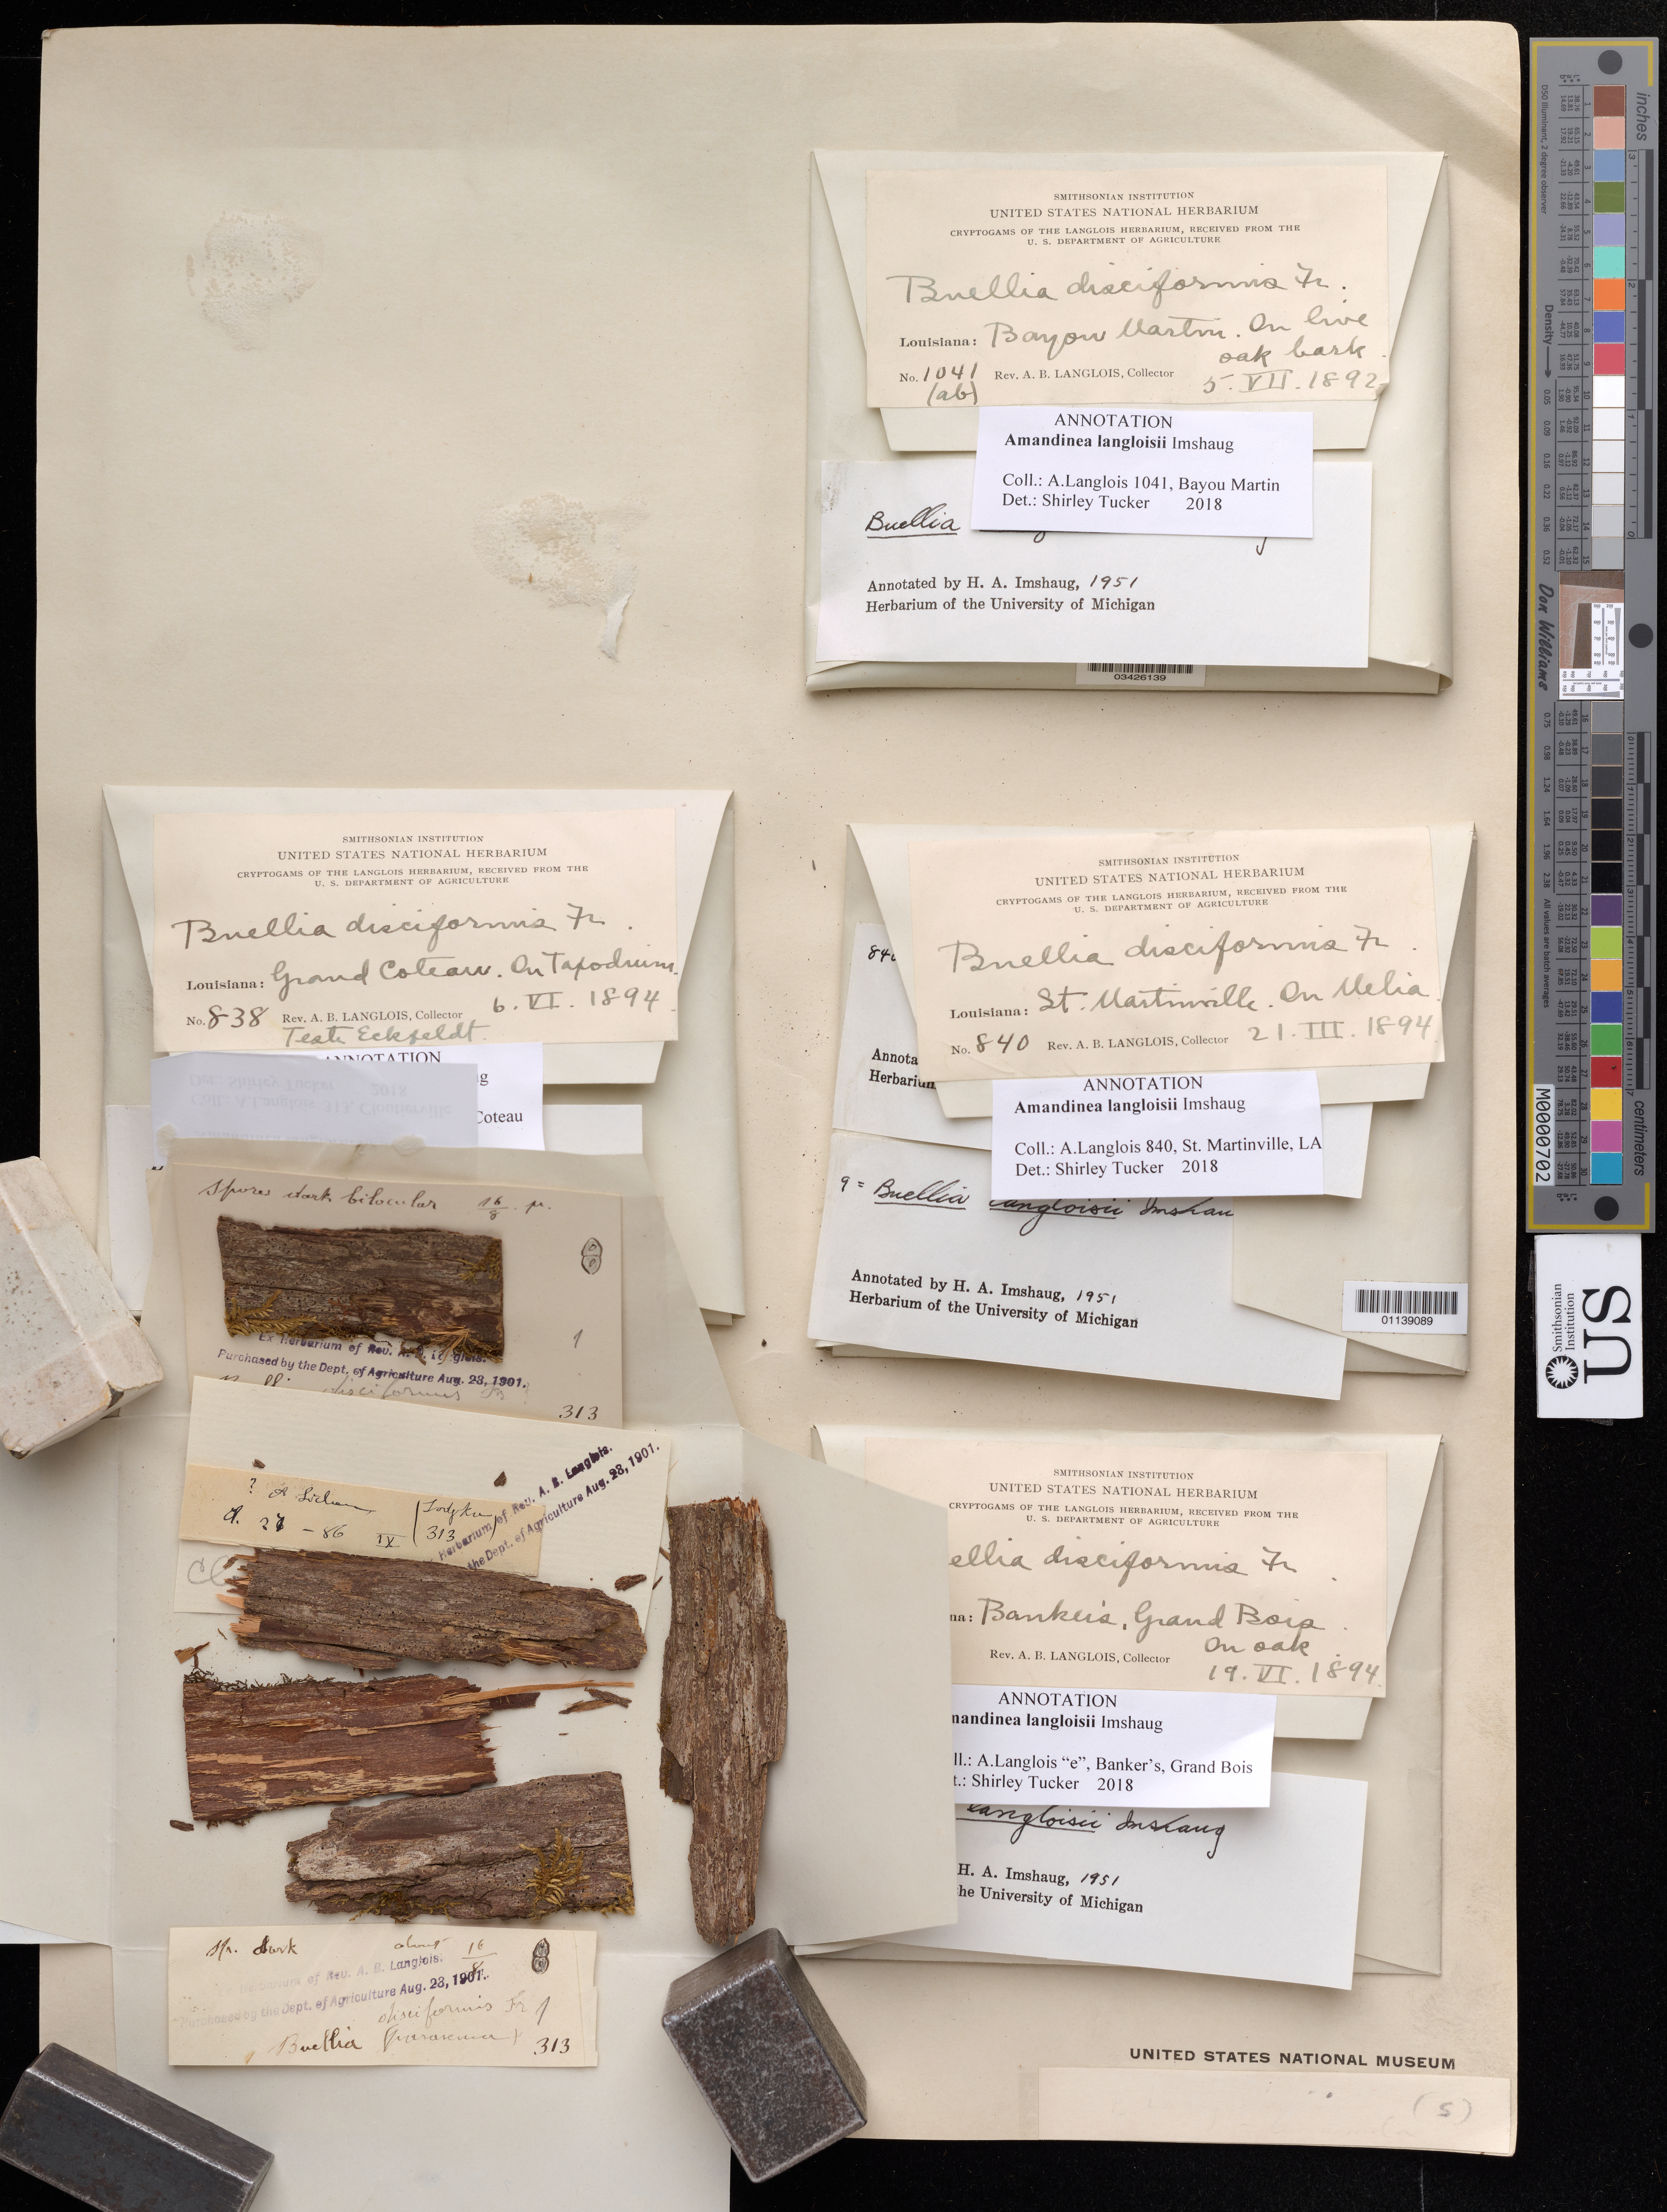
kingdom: Fungi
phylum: Ascomycota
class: Lecanoromycetes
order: Caliciales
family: Caliciaceae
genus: Amandinea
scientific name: Amandinea langloisii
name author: Imshaug ex Marbach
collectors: A. B. Langlois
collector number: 313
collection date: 1886-09-27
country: United States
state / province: Louisiana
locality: Cloutierville